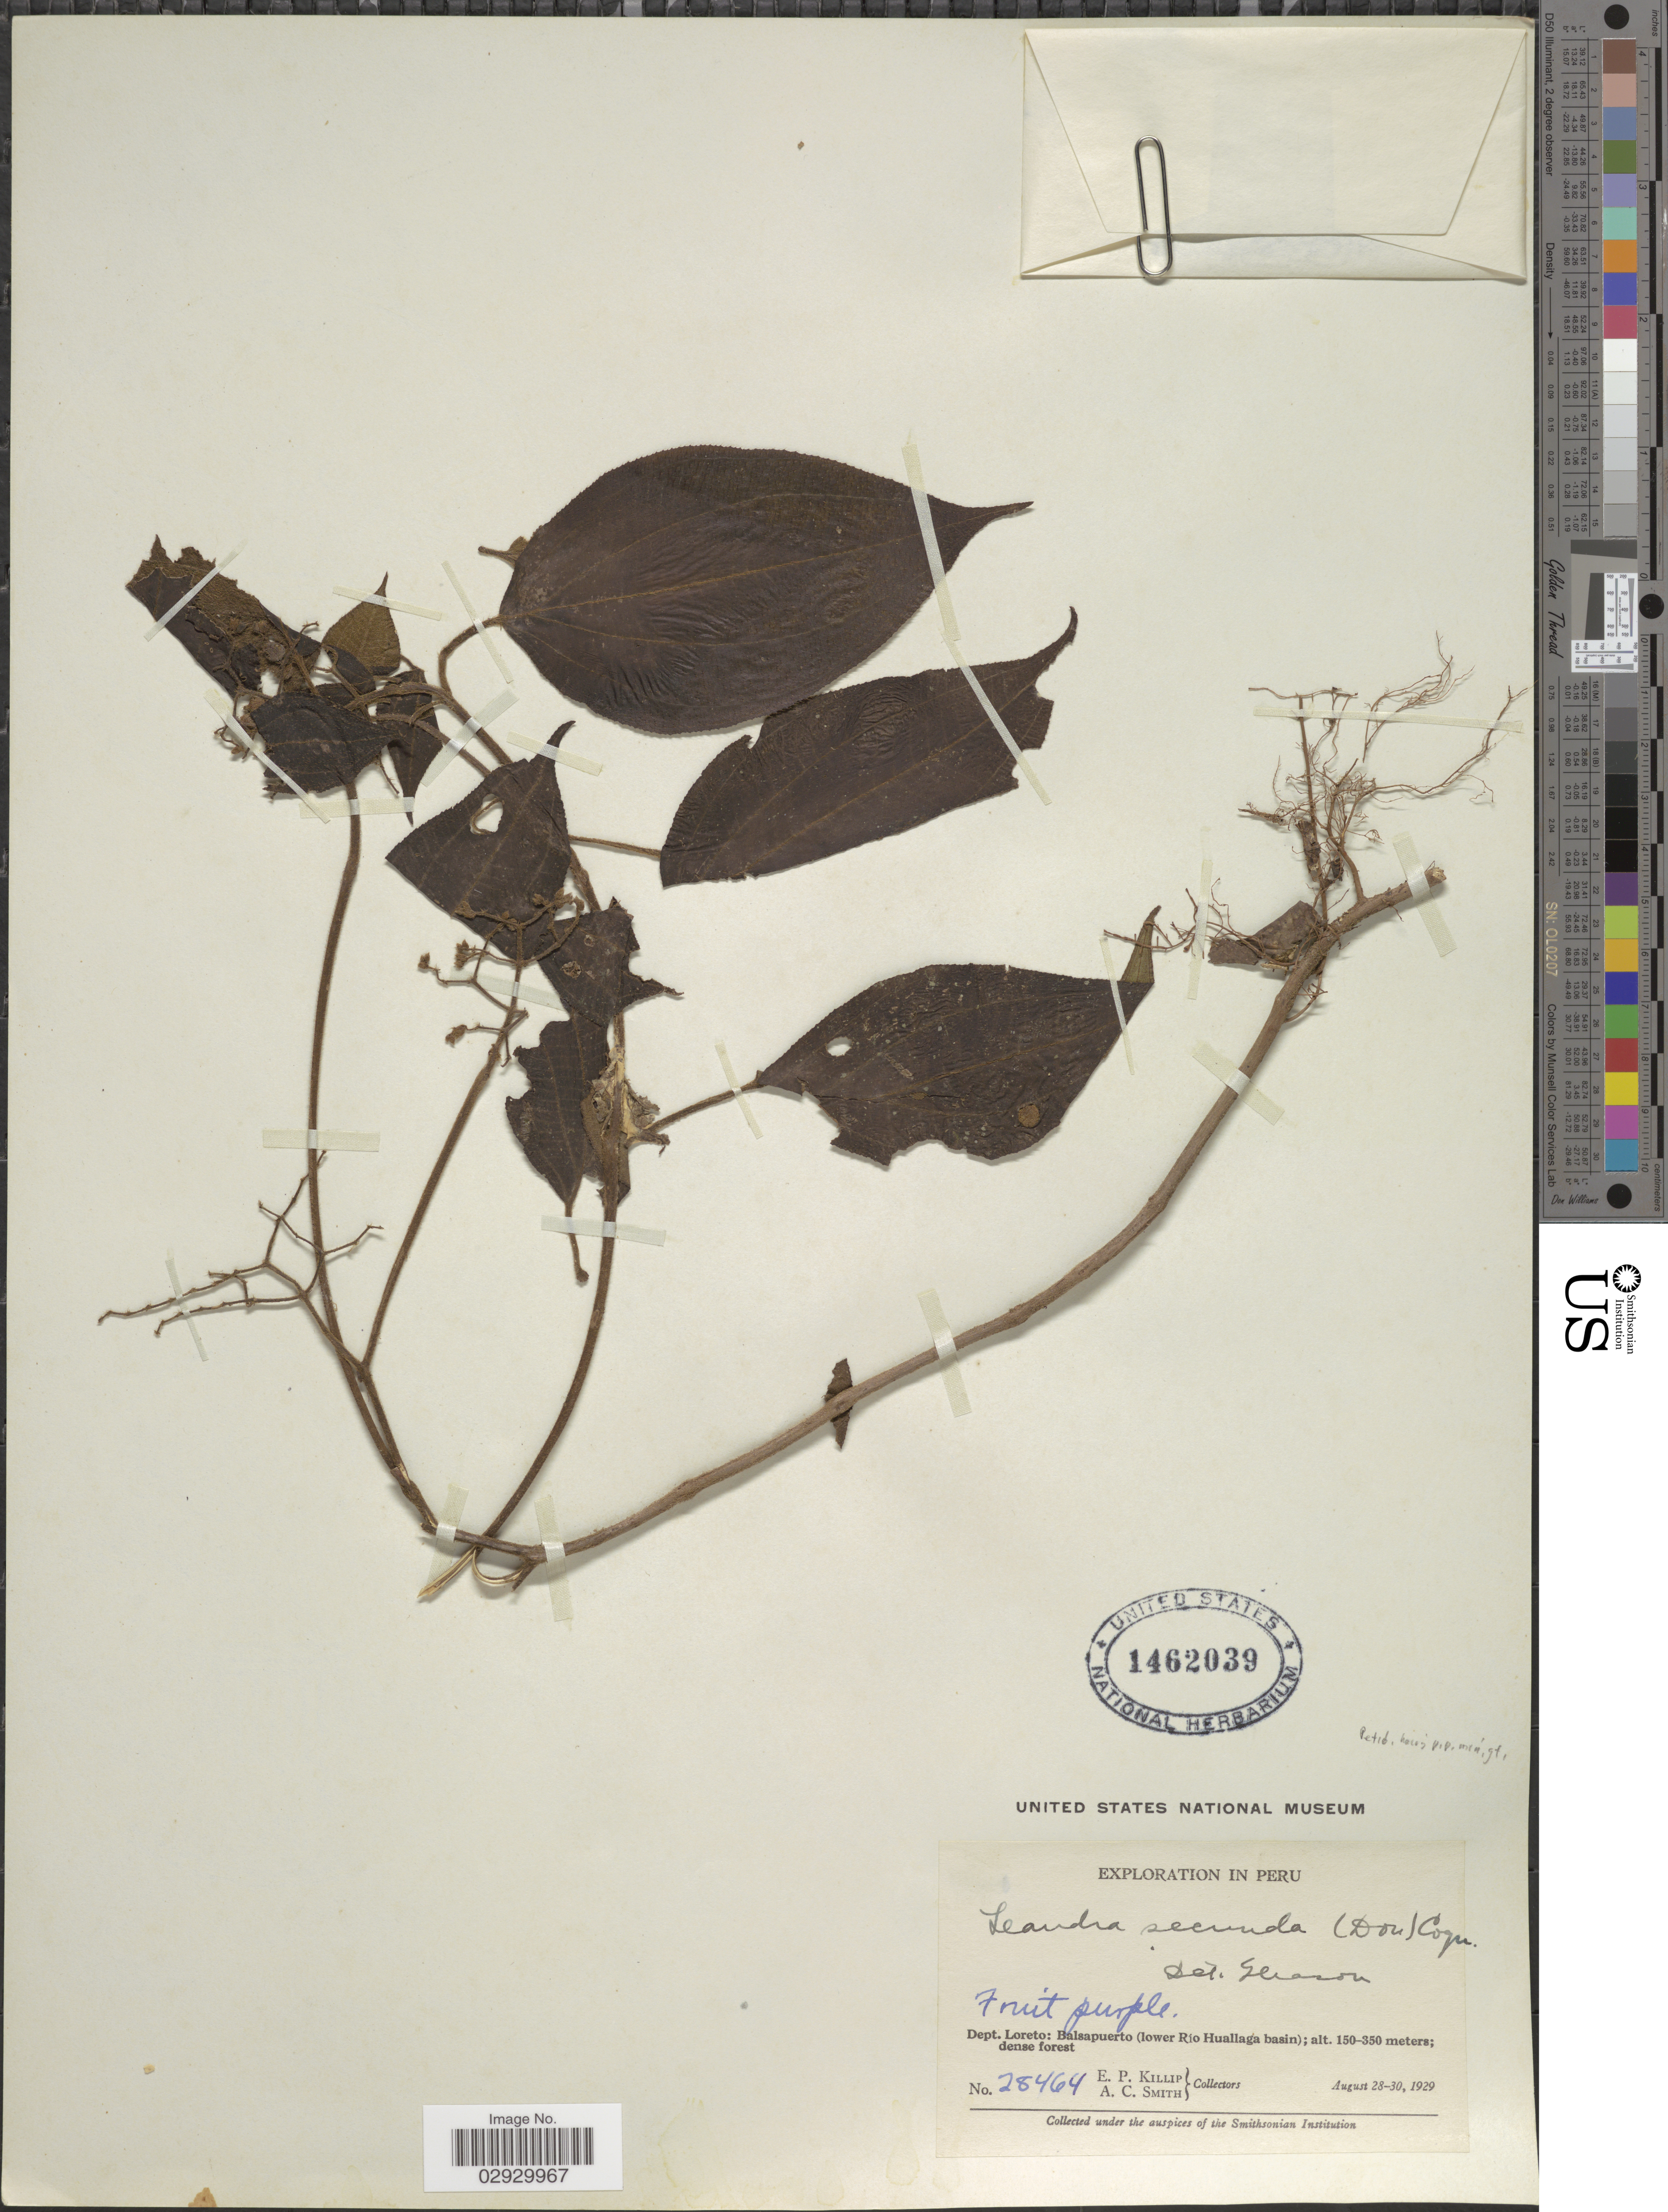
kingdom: Plantae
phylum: Tracheophyta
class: Magnoliopsida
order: Myrtales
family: Melastomataceae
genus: Leandra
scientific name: Leandra secunda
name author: (D. Don) Cogn.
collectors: E. P. Killip & A. C. Smith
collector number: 28464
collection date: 1929-08-28/1929-08-30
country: Peru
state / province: Loreto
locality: Dept. Loreto: Balsapuerto (lower Rio Huallagá basin).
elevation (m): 150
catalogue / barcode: US 1462039